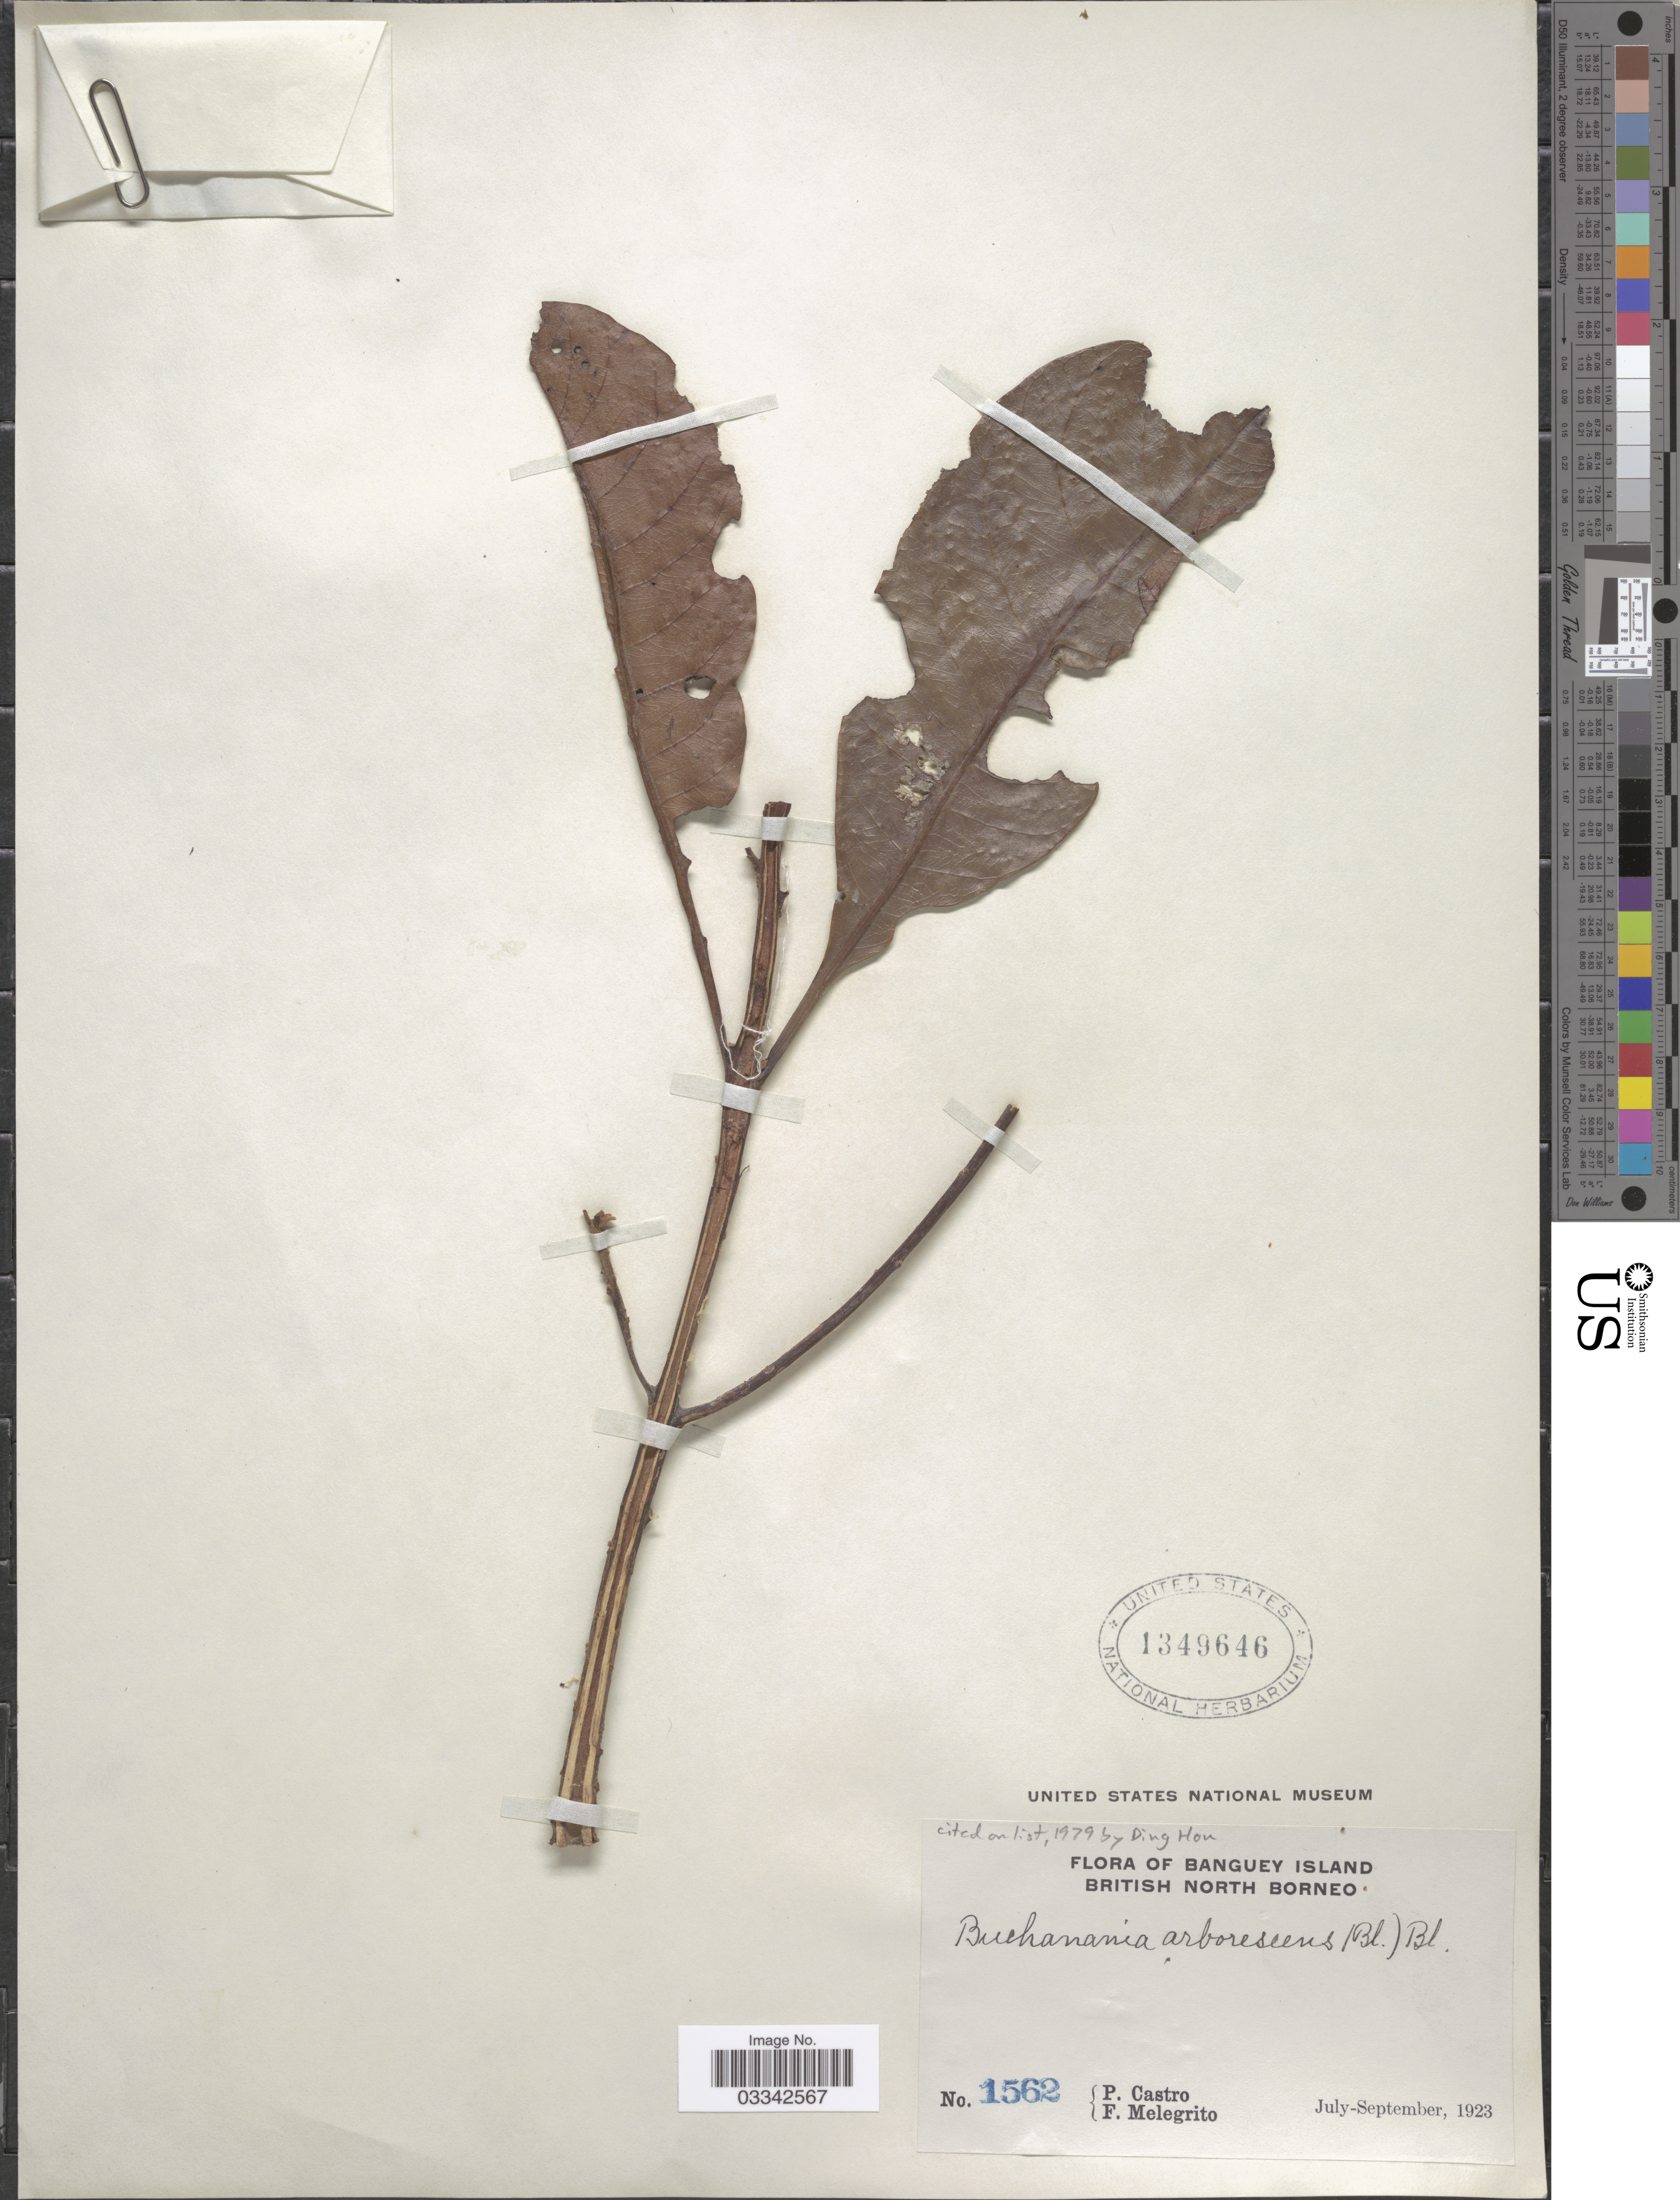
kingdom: Plantae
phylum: Tracheophyta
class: Magnoliopsida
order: Sapindales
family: Anacardiaceae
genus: Buchanania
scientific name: Buchanania arborescens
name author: (Blume) Blume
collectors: P. Castro & F. Melegrito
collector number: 1562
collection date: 1923-07/1923-09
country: Malaysia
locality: Banguey Island. British North Borneo.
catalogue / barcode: US 1349646